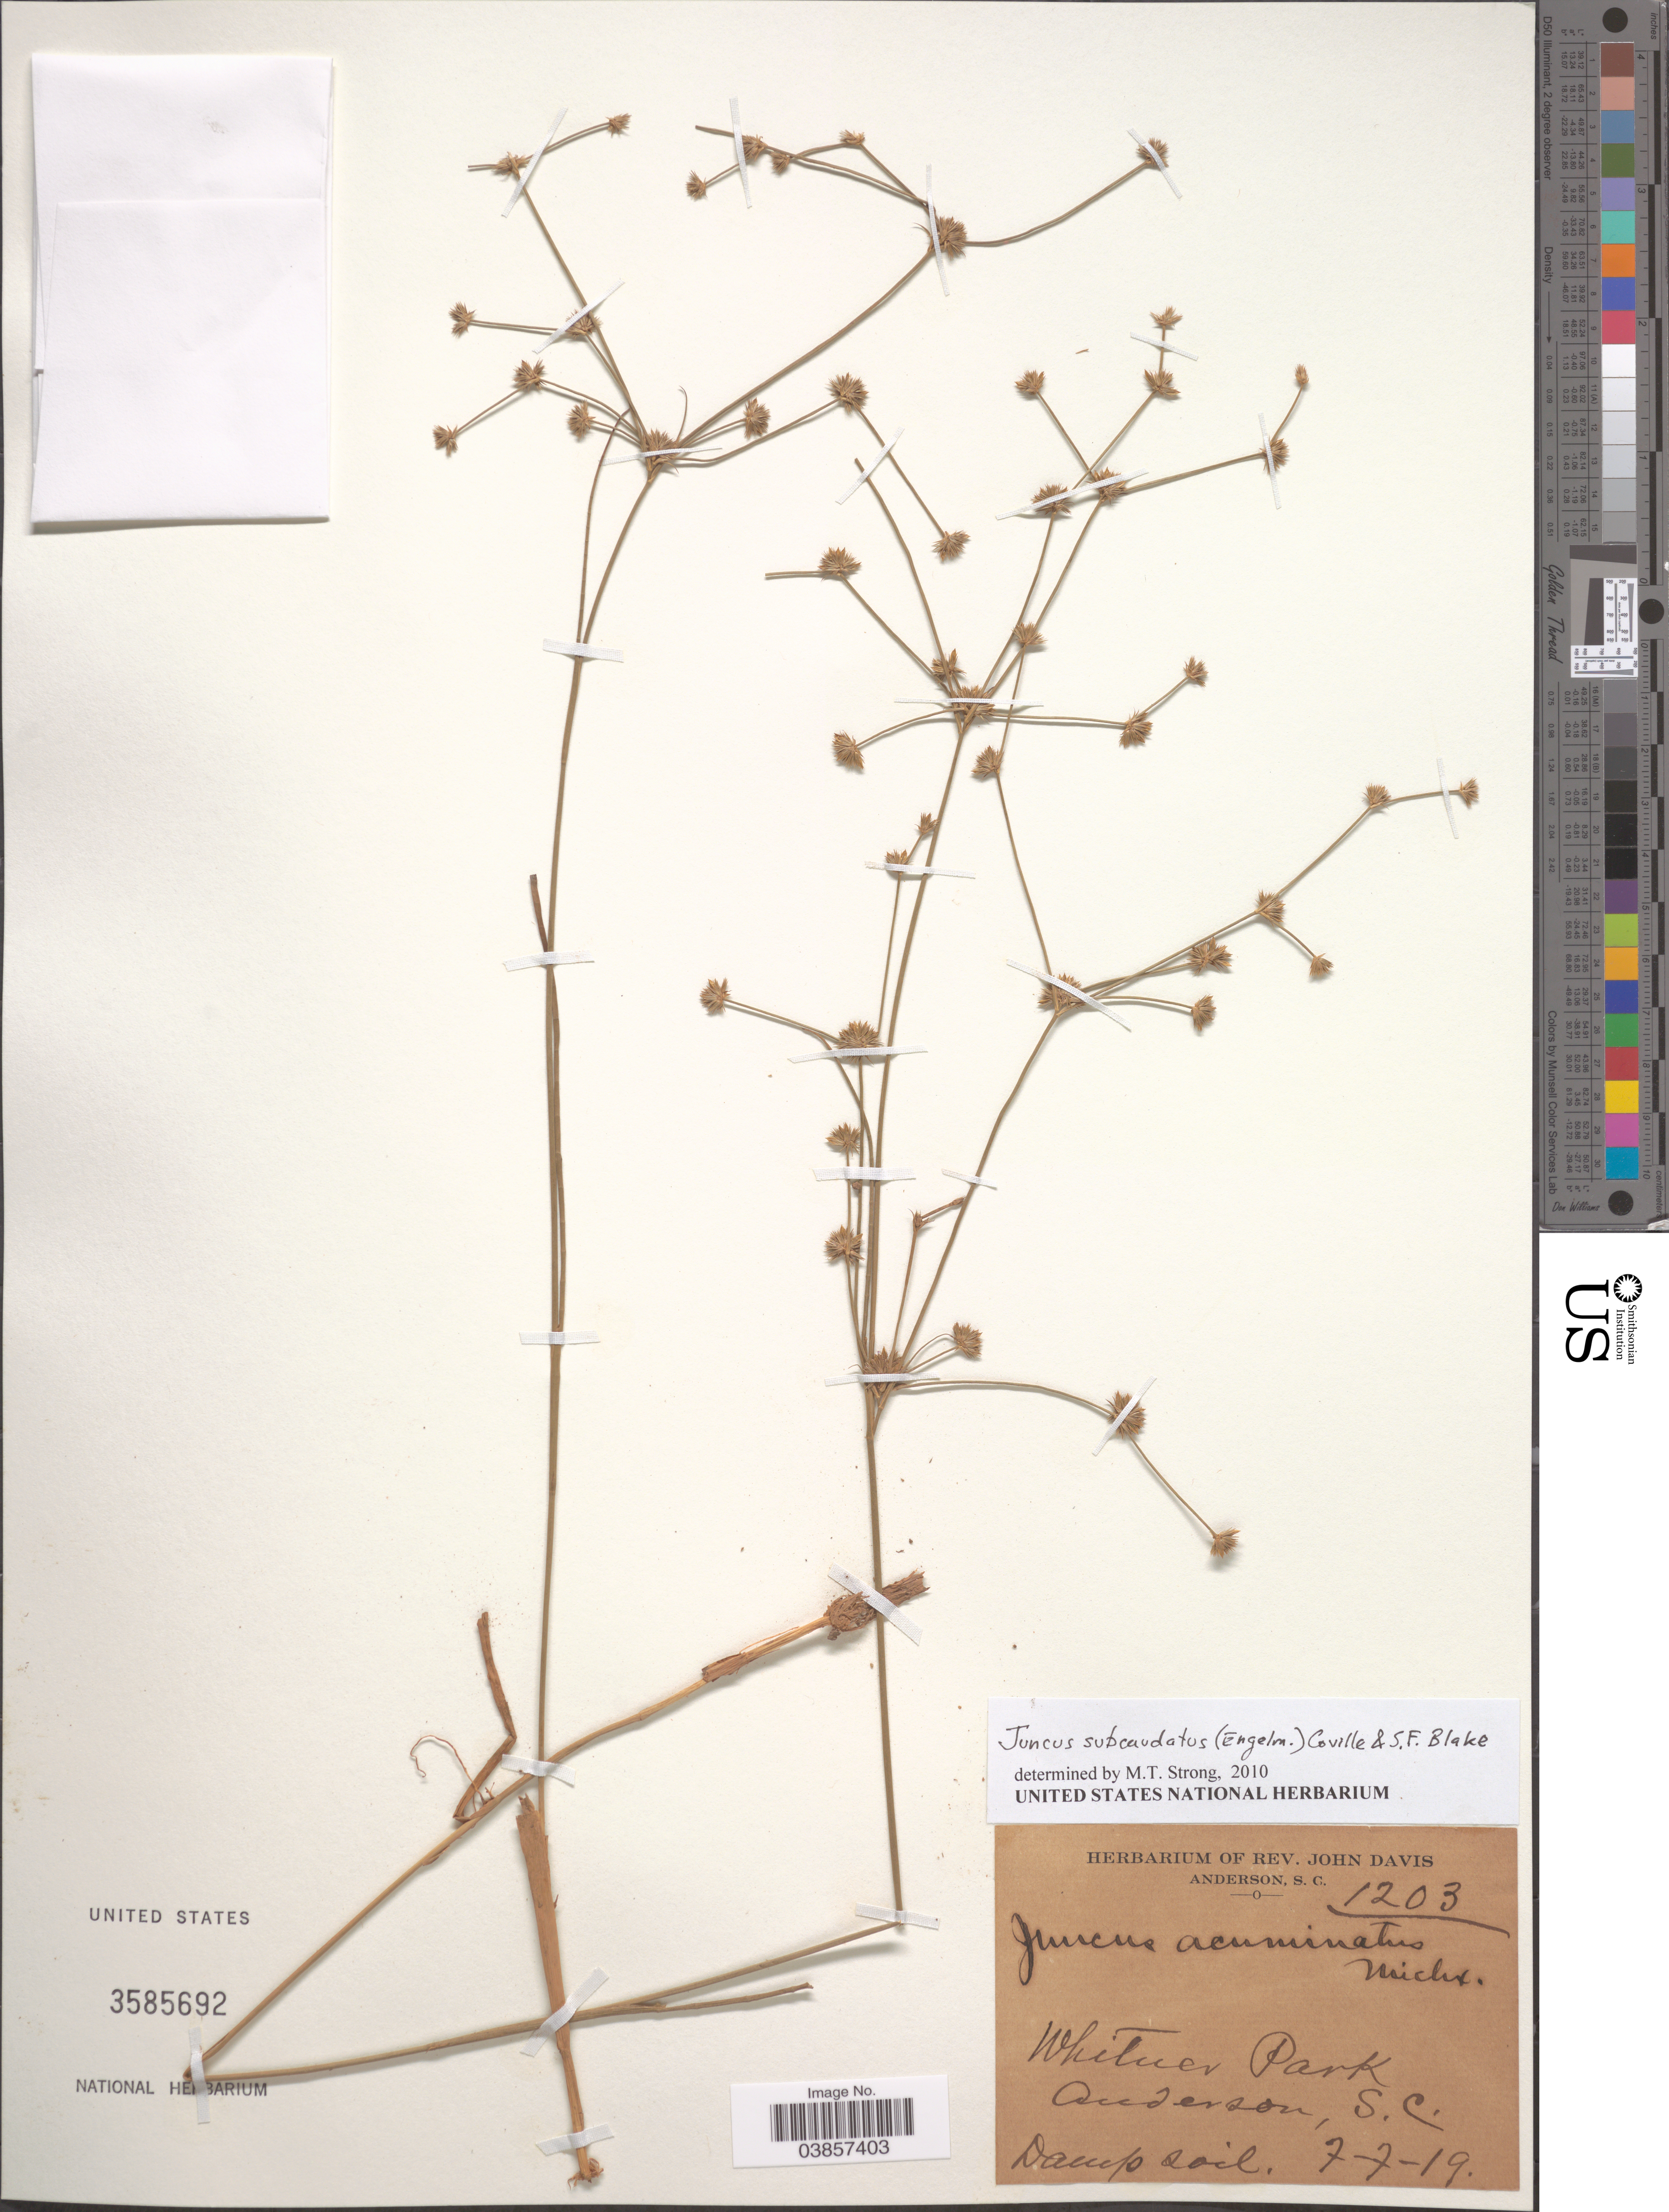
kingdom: Plantae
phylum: Tracheophyta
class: Liliopsida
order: Poales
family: Juncaceae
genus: Juncus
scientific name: Juncus subcaudatus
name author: (Engelm. ex A. Gray) Coville & S.F. Blake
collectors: ex herb. Rev. John Davis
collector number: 1203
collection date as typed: Transcribed d/m/y: 7/7/19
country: United States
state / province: South Carolina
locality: Whitner Park, Anderson.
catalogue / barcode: US 3585692